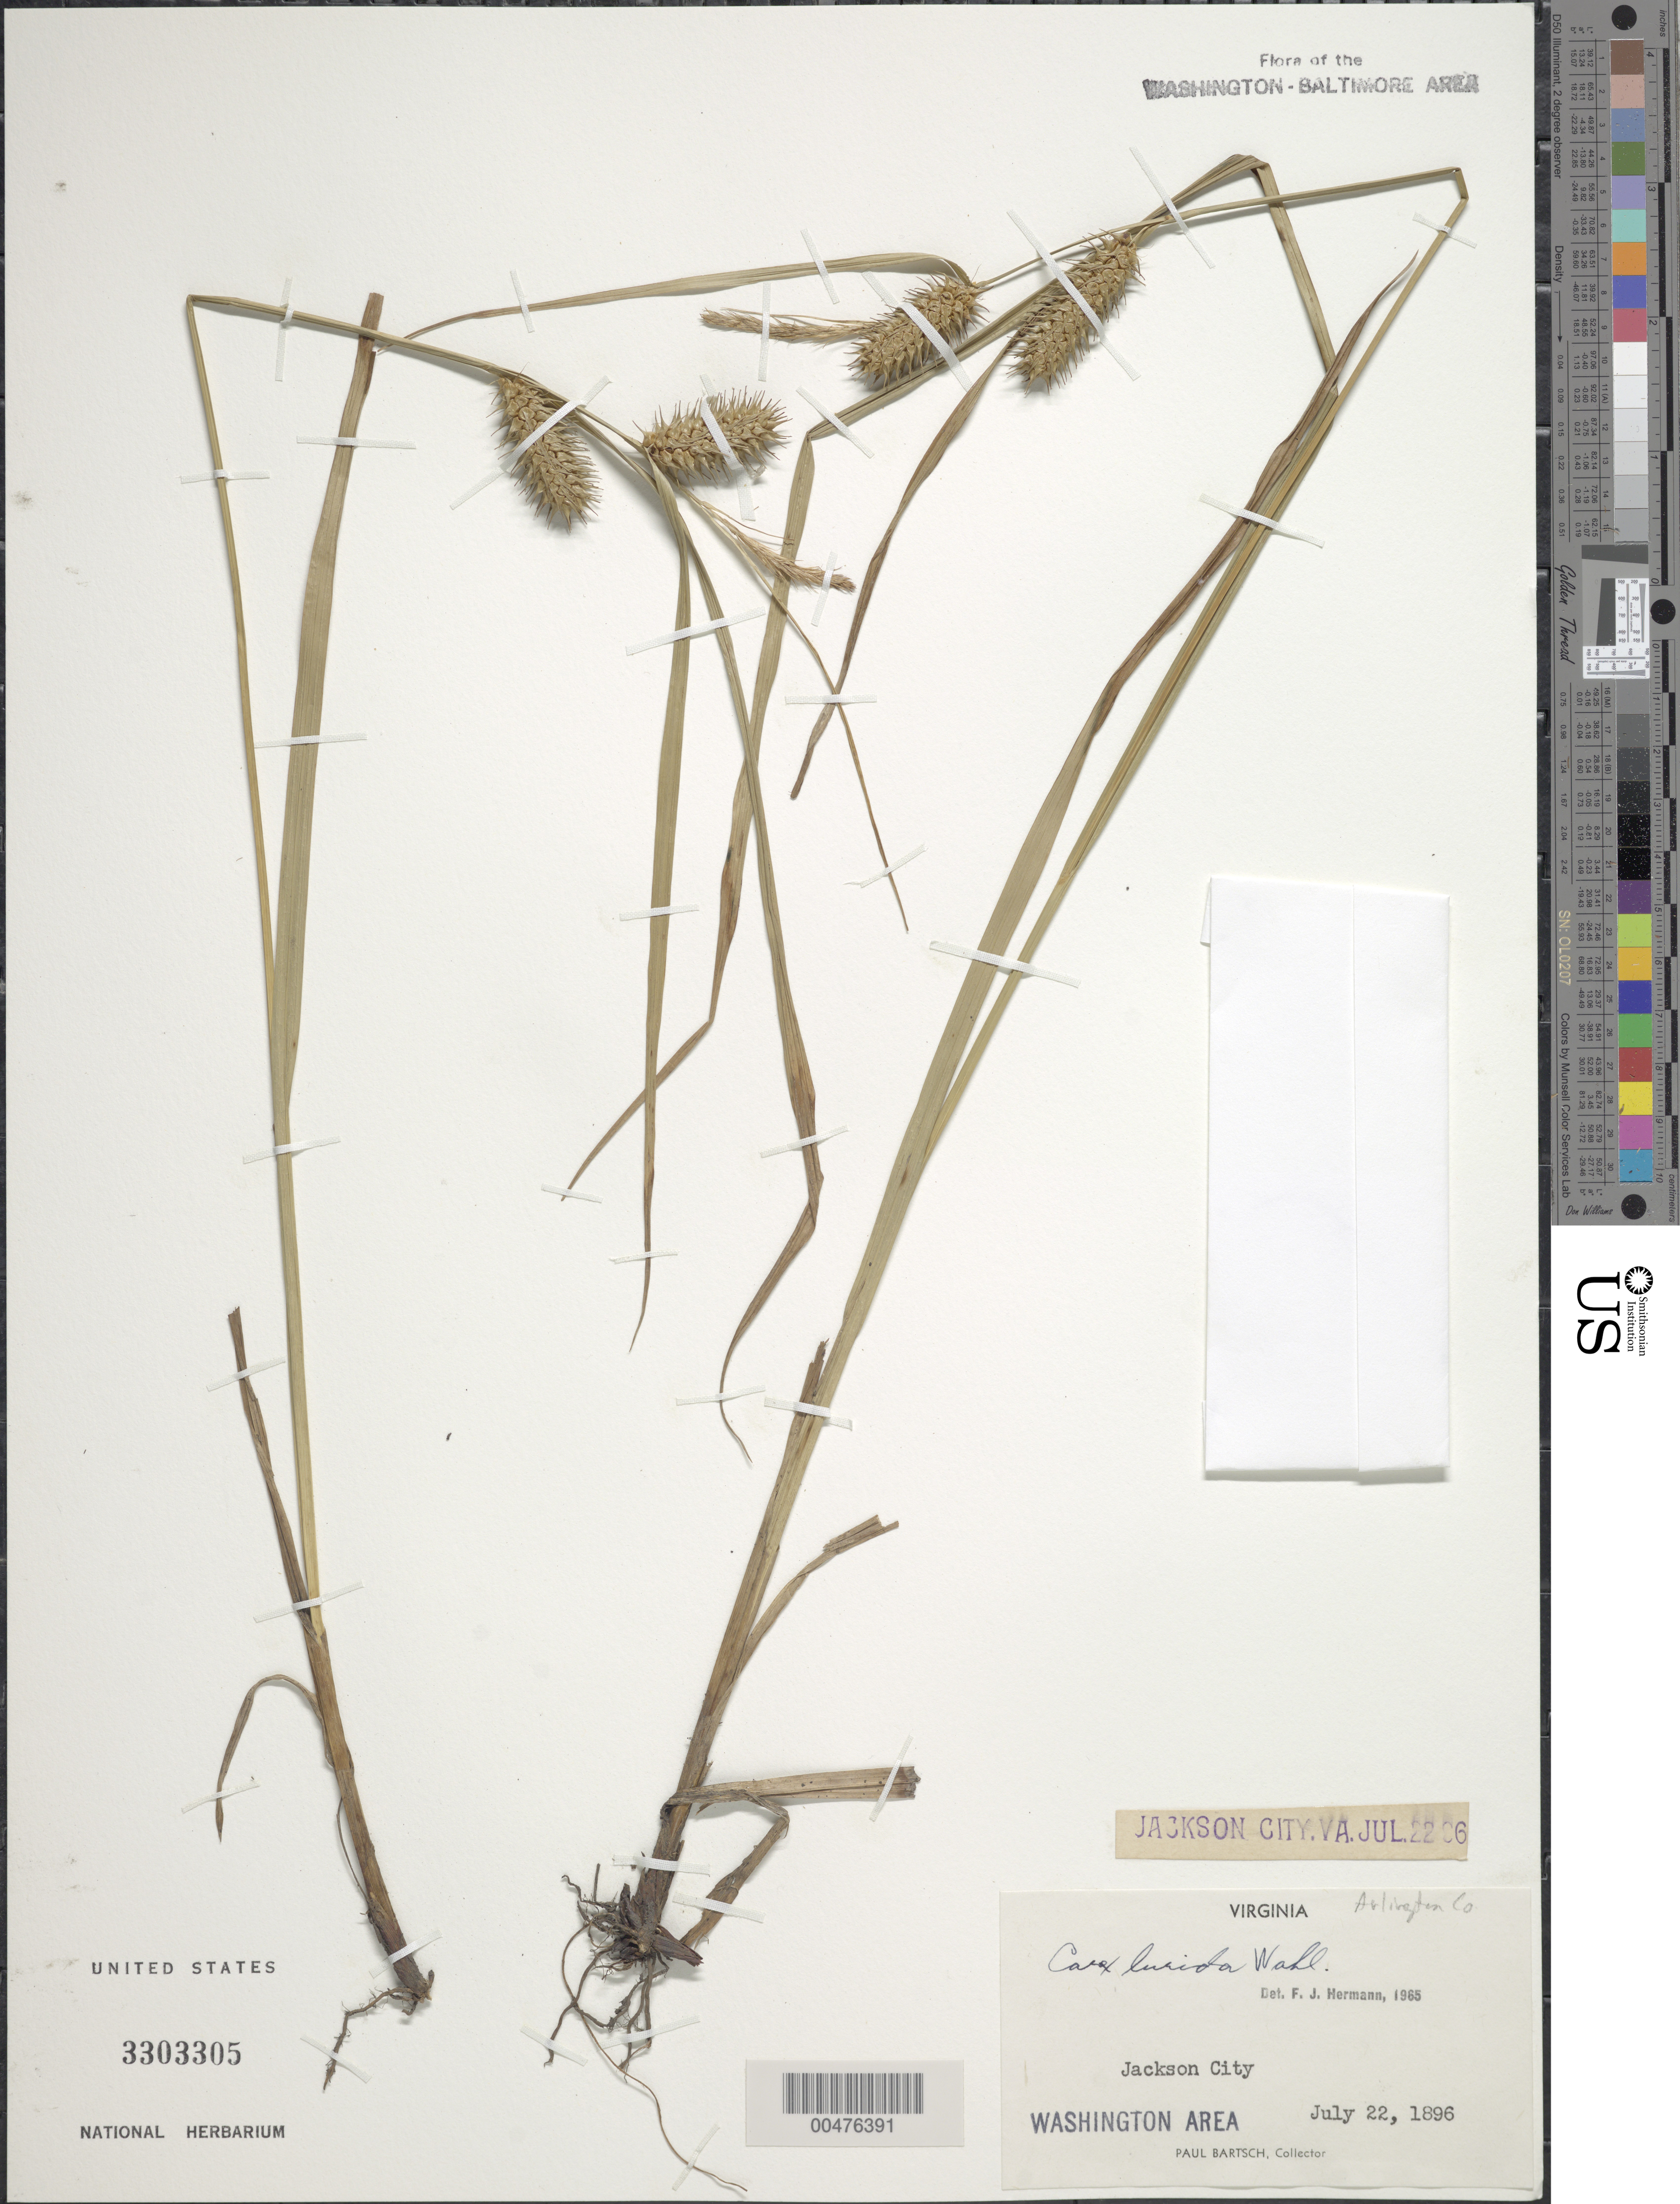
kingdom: Plantae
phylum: Tracheophyta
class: Liliopsida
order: Poales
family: Cyperaceae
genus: Carex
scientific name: Carex lurida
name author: Wahlenb.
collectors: P. Bartsch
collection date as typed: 22 Jul 1896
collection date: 1896-07-22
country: United States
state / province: Virginia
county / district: Arlington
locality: Jackson City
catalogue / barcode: US 3303305